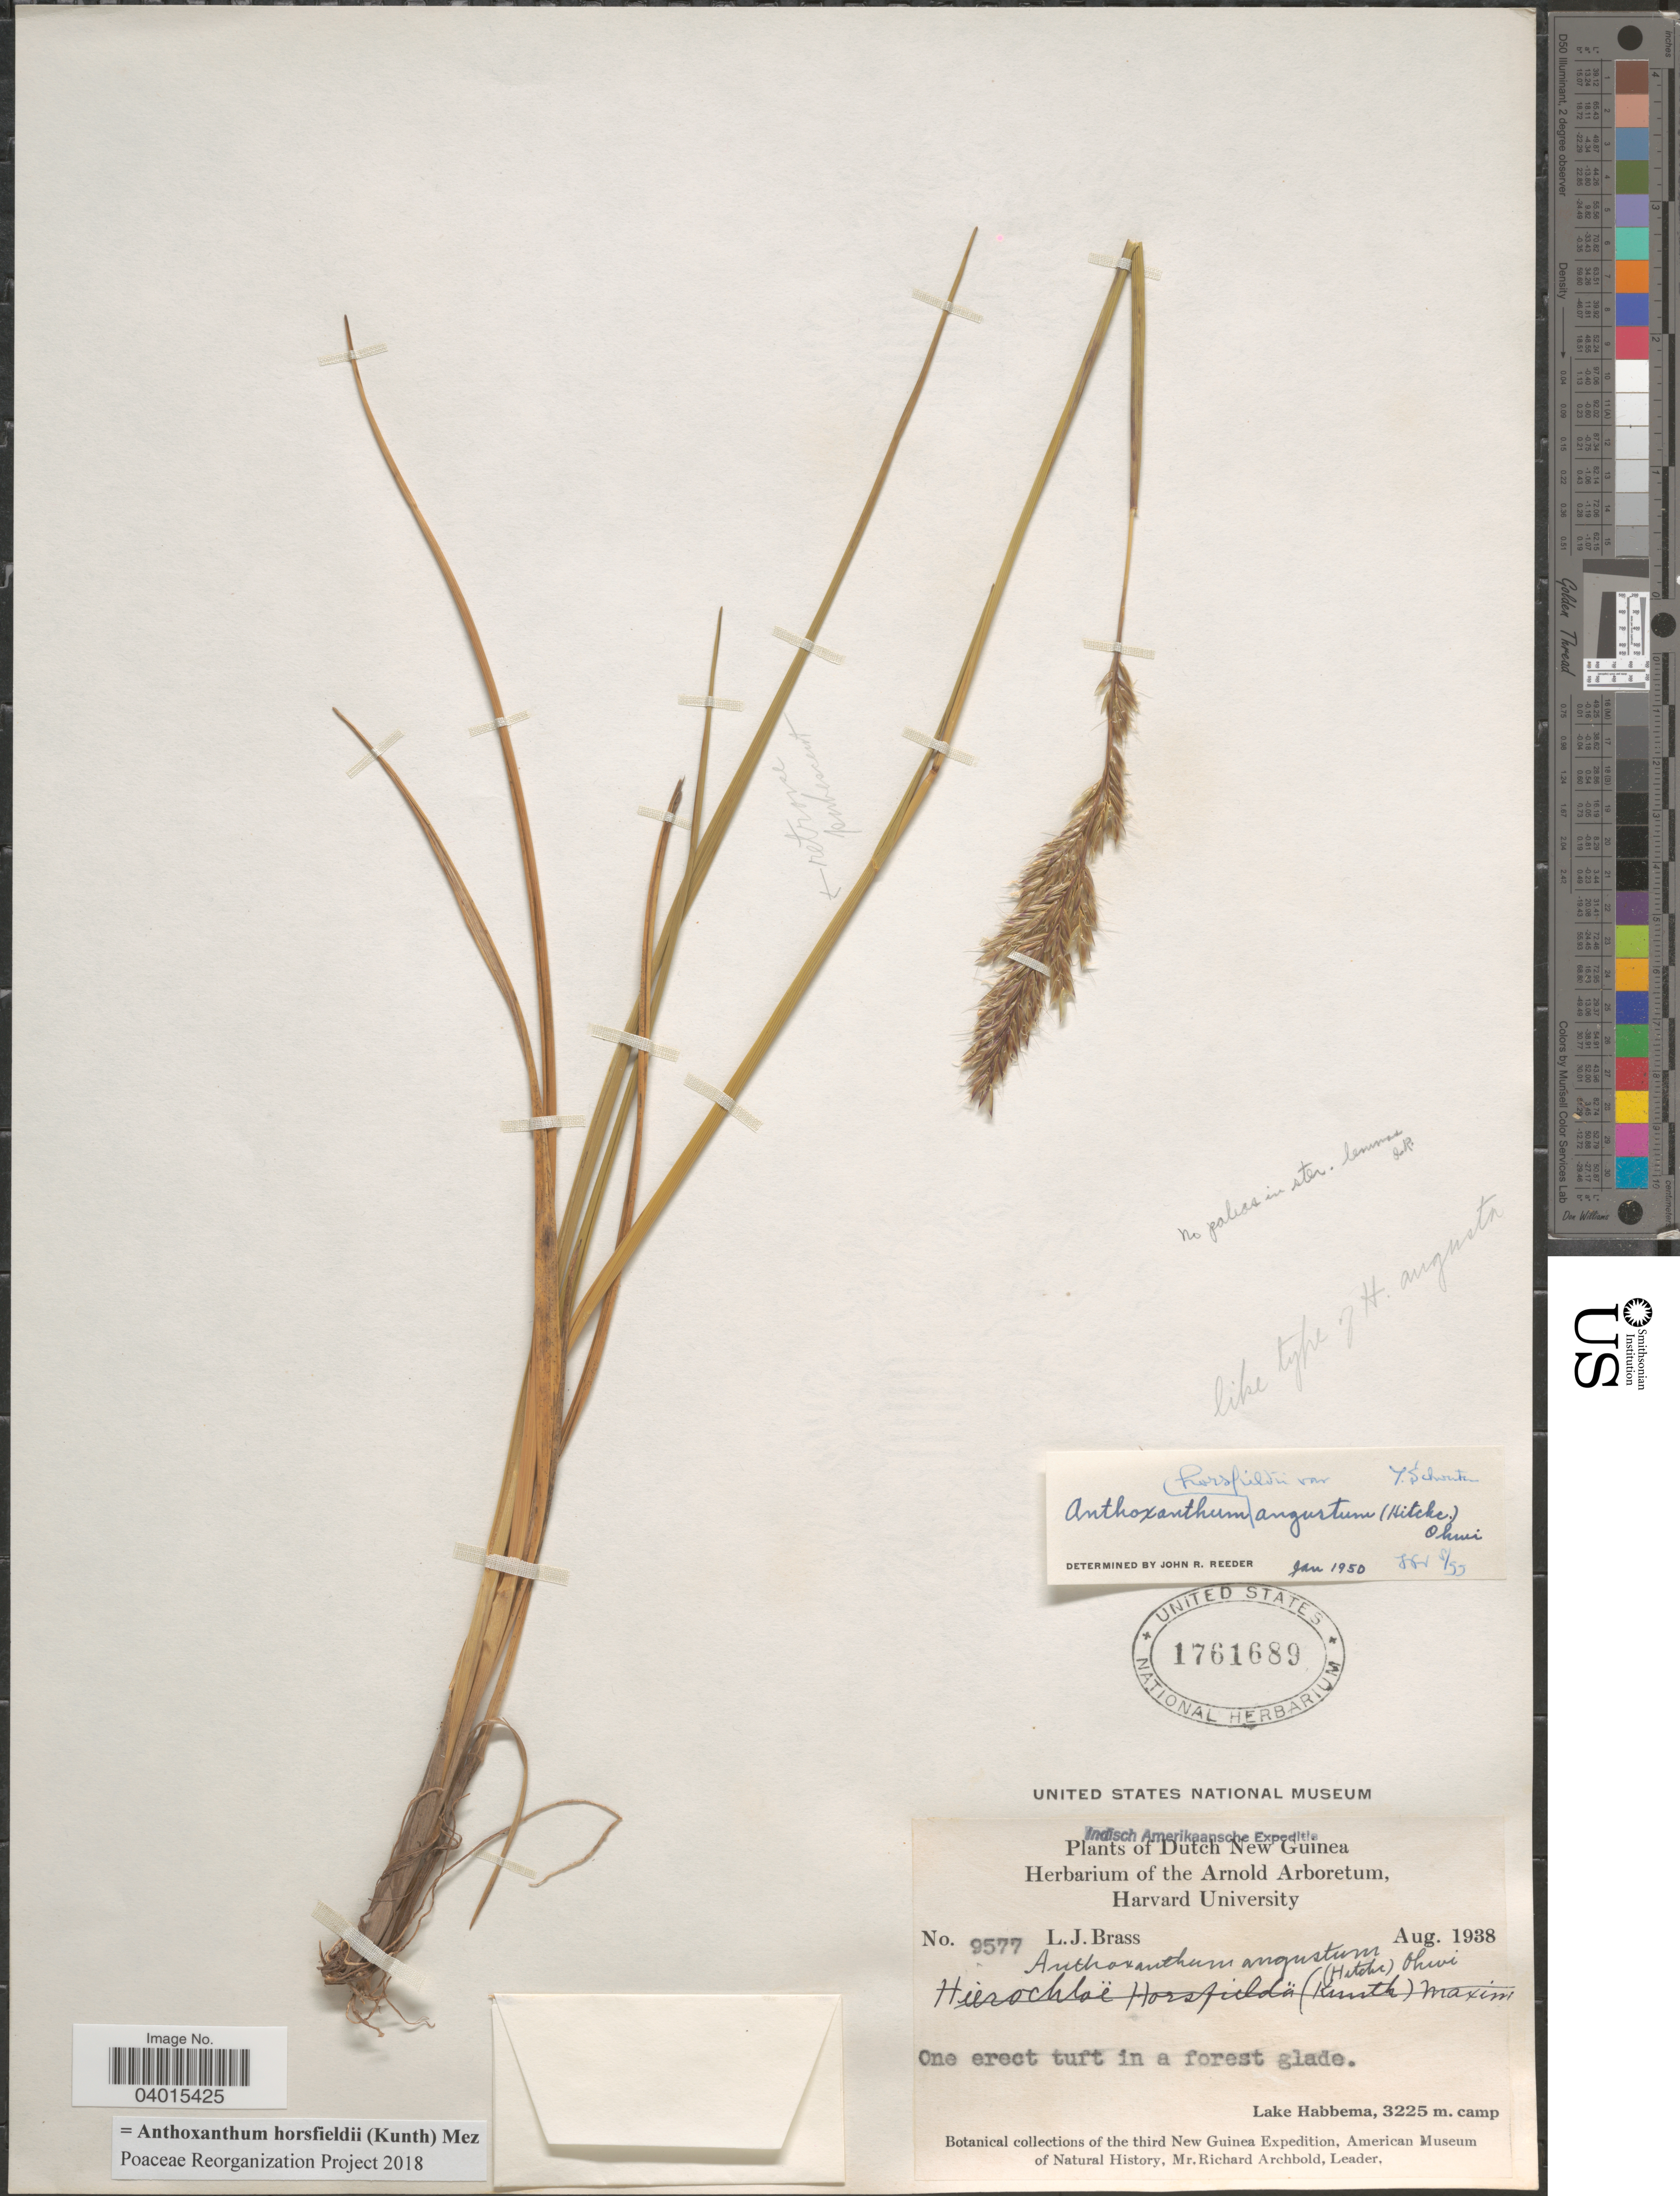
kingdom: Plantae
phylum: Tracheophyta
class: Liliopsida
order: Poales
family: Poaceae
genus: Anthoxanthum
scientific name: Anthoxanthum horsfieldii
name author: (Benn.) Mez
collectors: L. J. Brass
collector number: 9577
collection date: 1938-08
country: Indonesia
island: New Guinea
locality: Dutch New Guinea. Lake Habbema.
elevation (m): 3225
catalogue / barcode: US 1761689